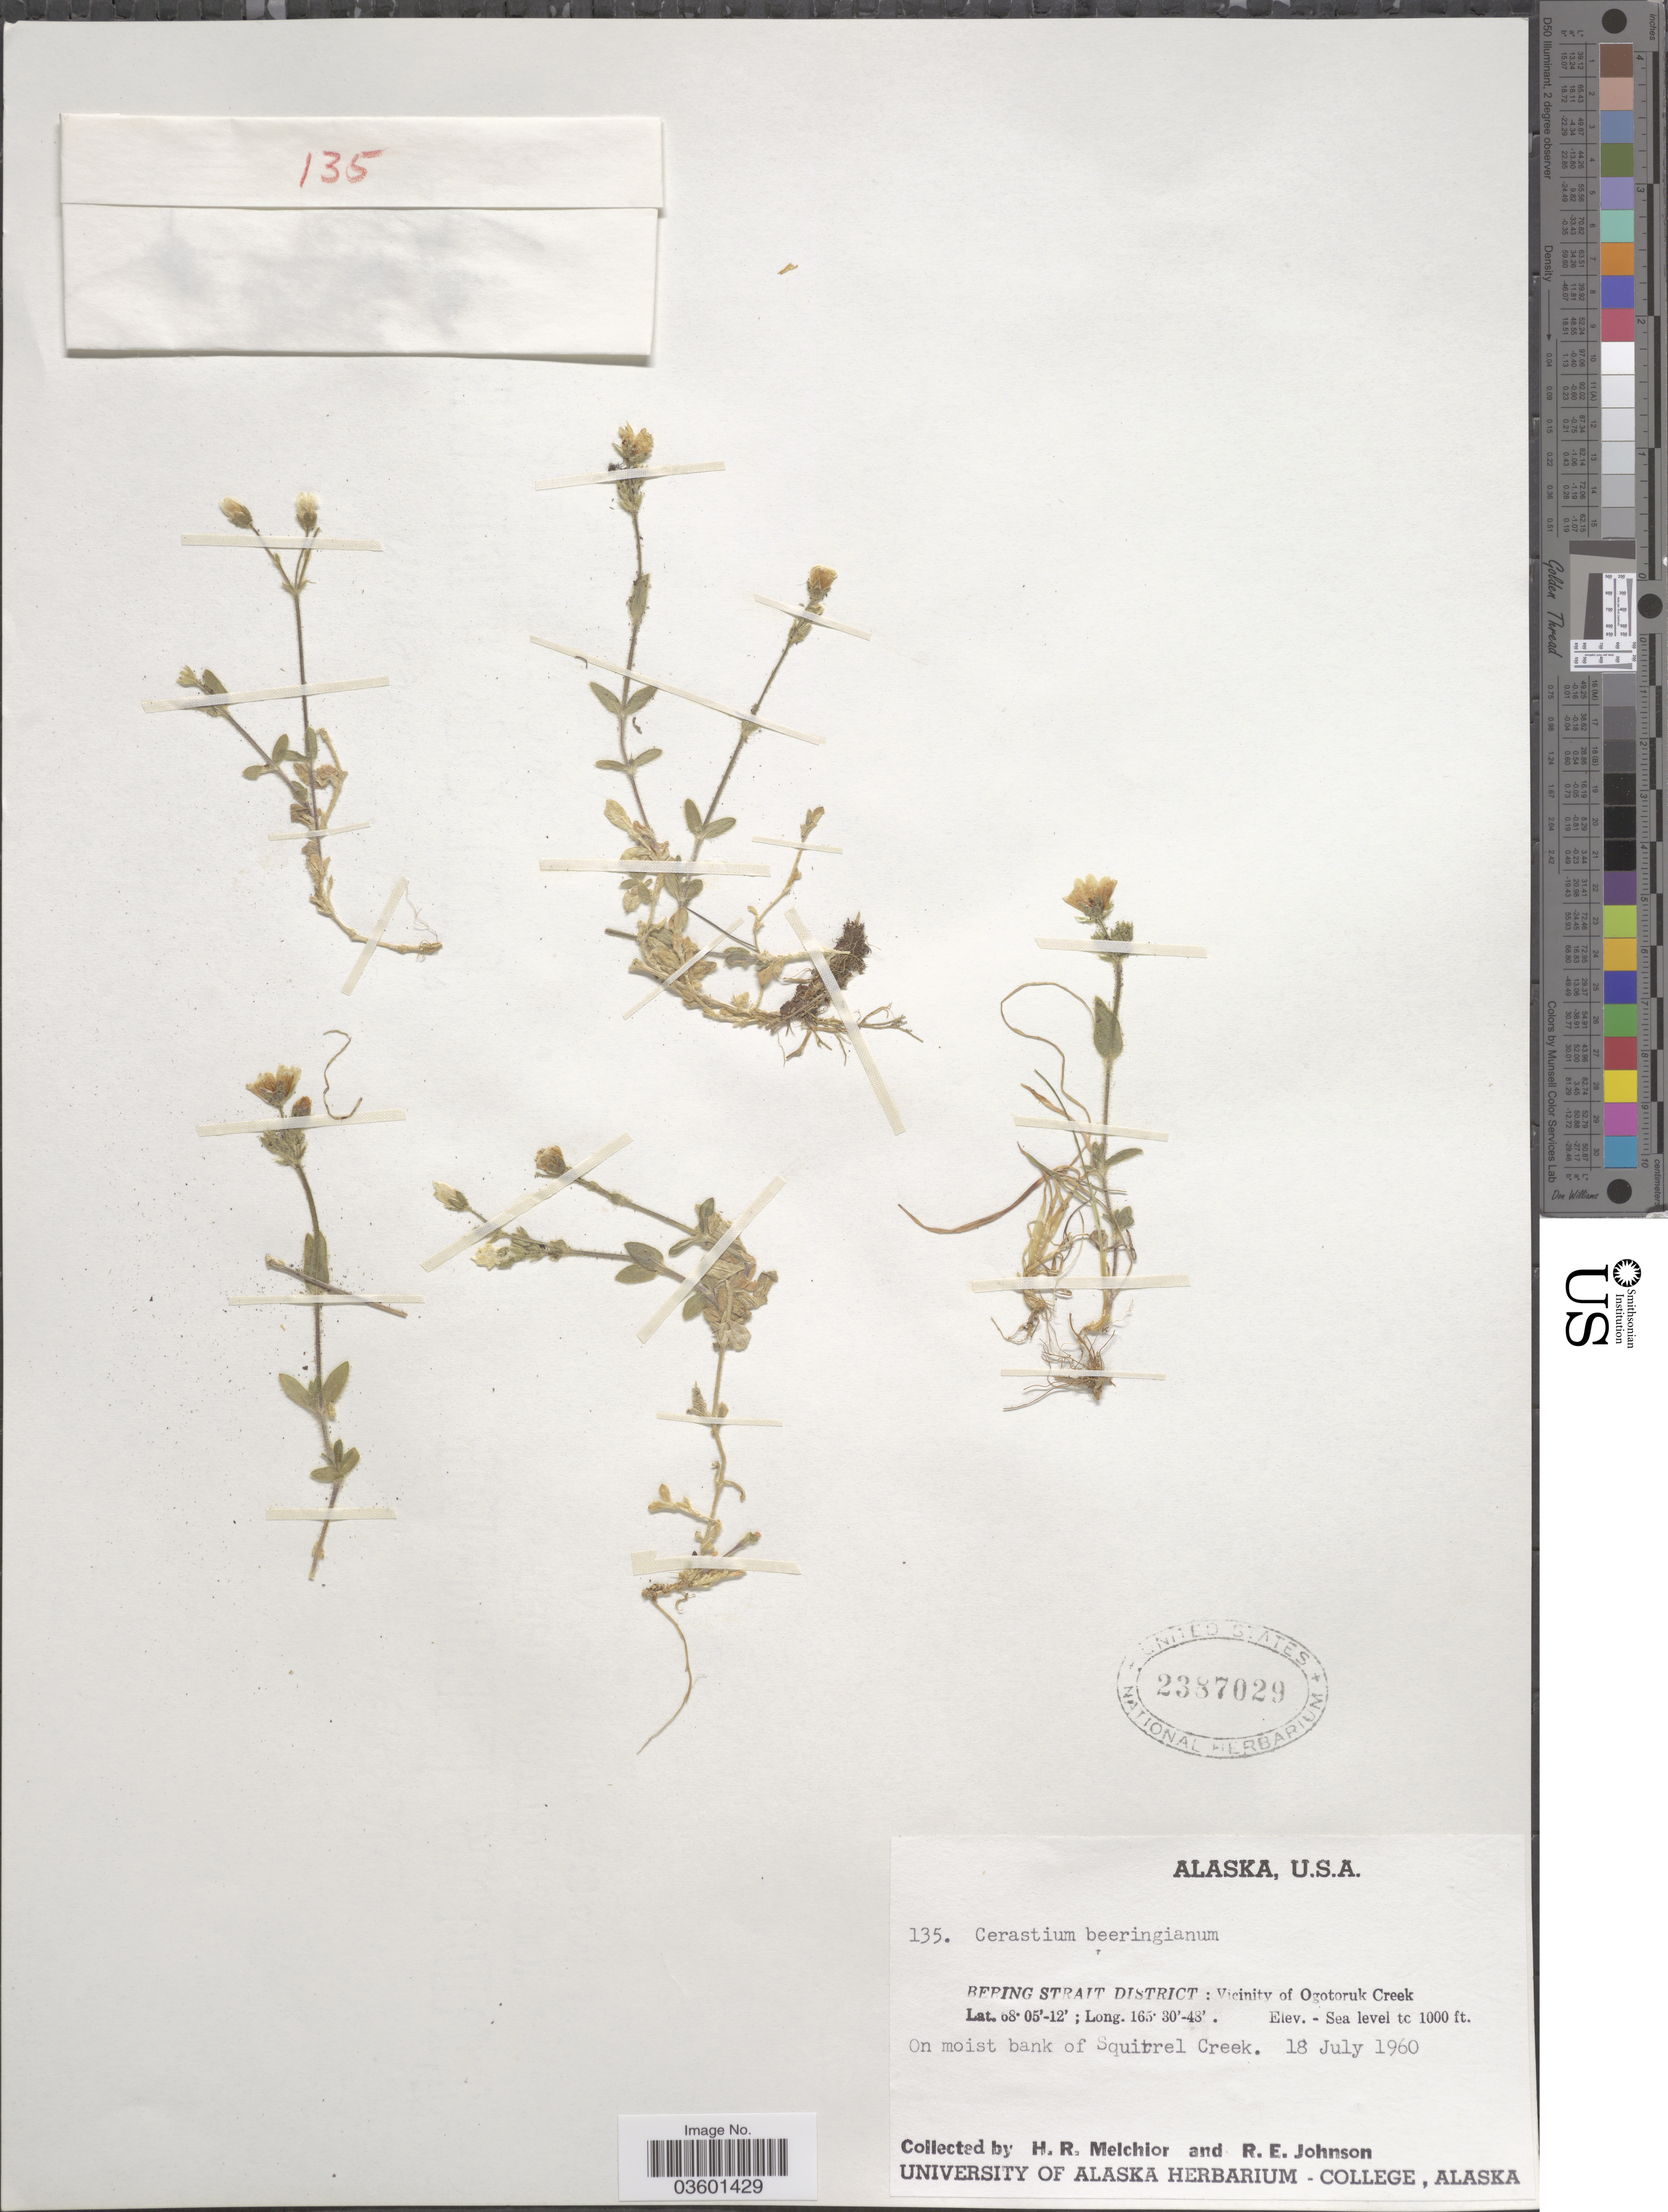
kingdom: Plantae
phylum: Tracheophyta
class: Magnoliopsida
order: Caryophyllales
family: Caryophyllaceae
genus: Cerastium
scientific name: Cerastium beeringianum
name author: Cham. & Schltdl.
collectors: H. R. Melchior & R. Johnson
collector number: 135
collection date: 1960-07-18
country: United States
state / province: Alaska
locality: U.S.A. Bering Strait District: Vicinity of Ogotoruk Creek. On moist bank of Squirrel Creek.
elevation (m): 0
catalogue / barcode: US 2387029